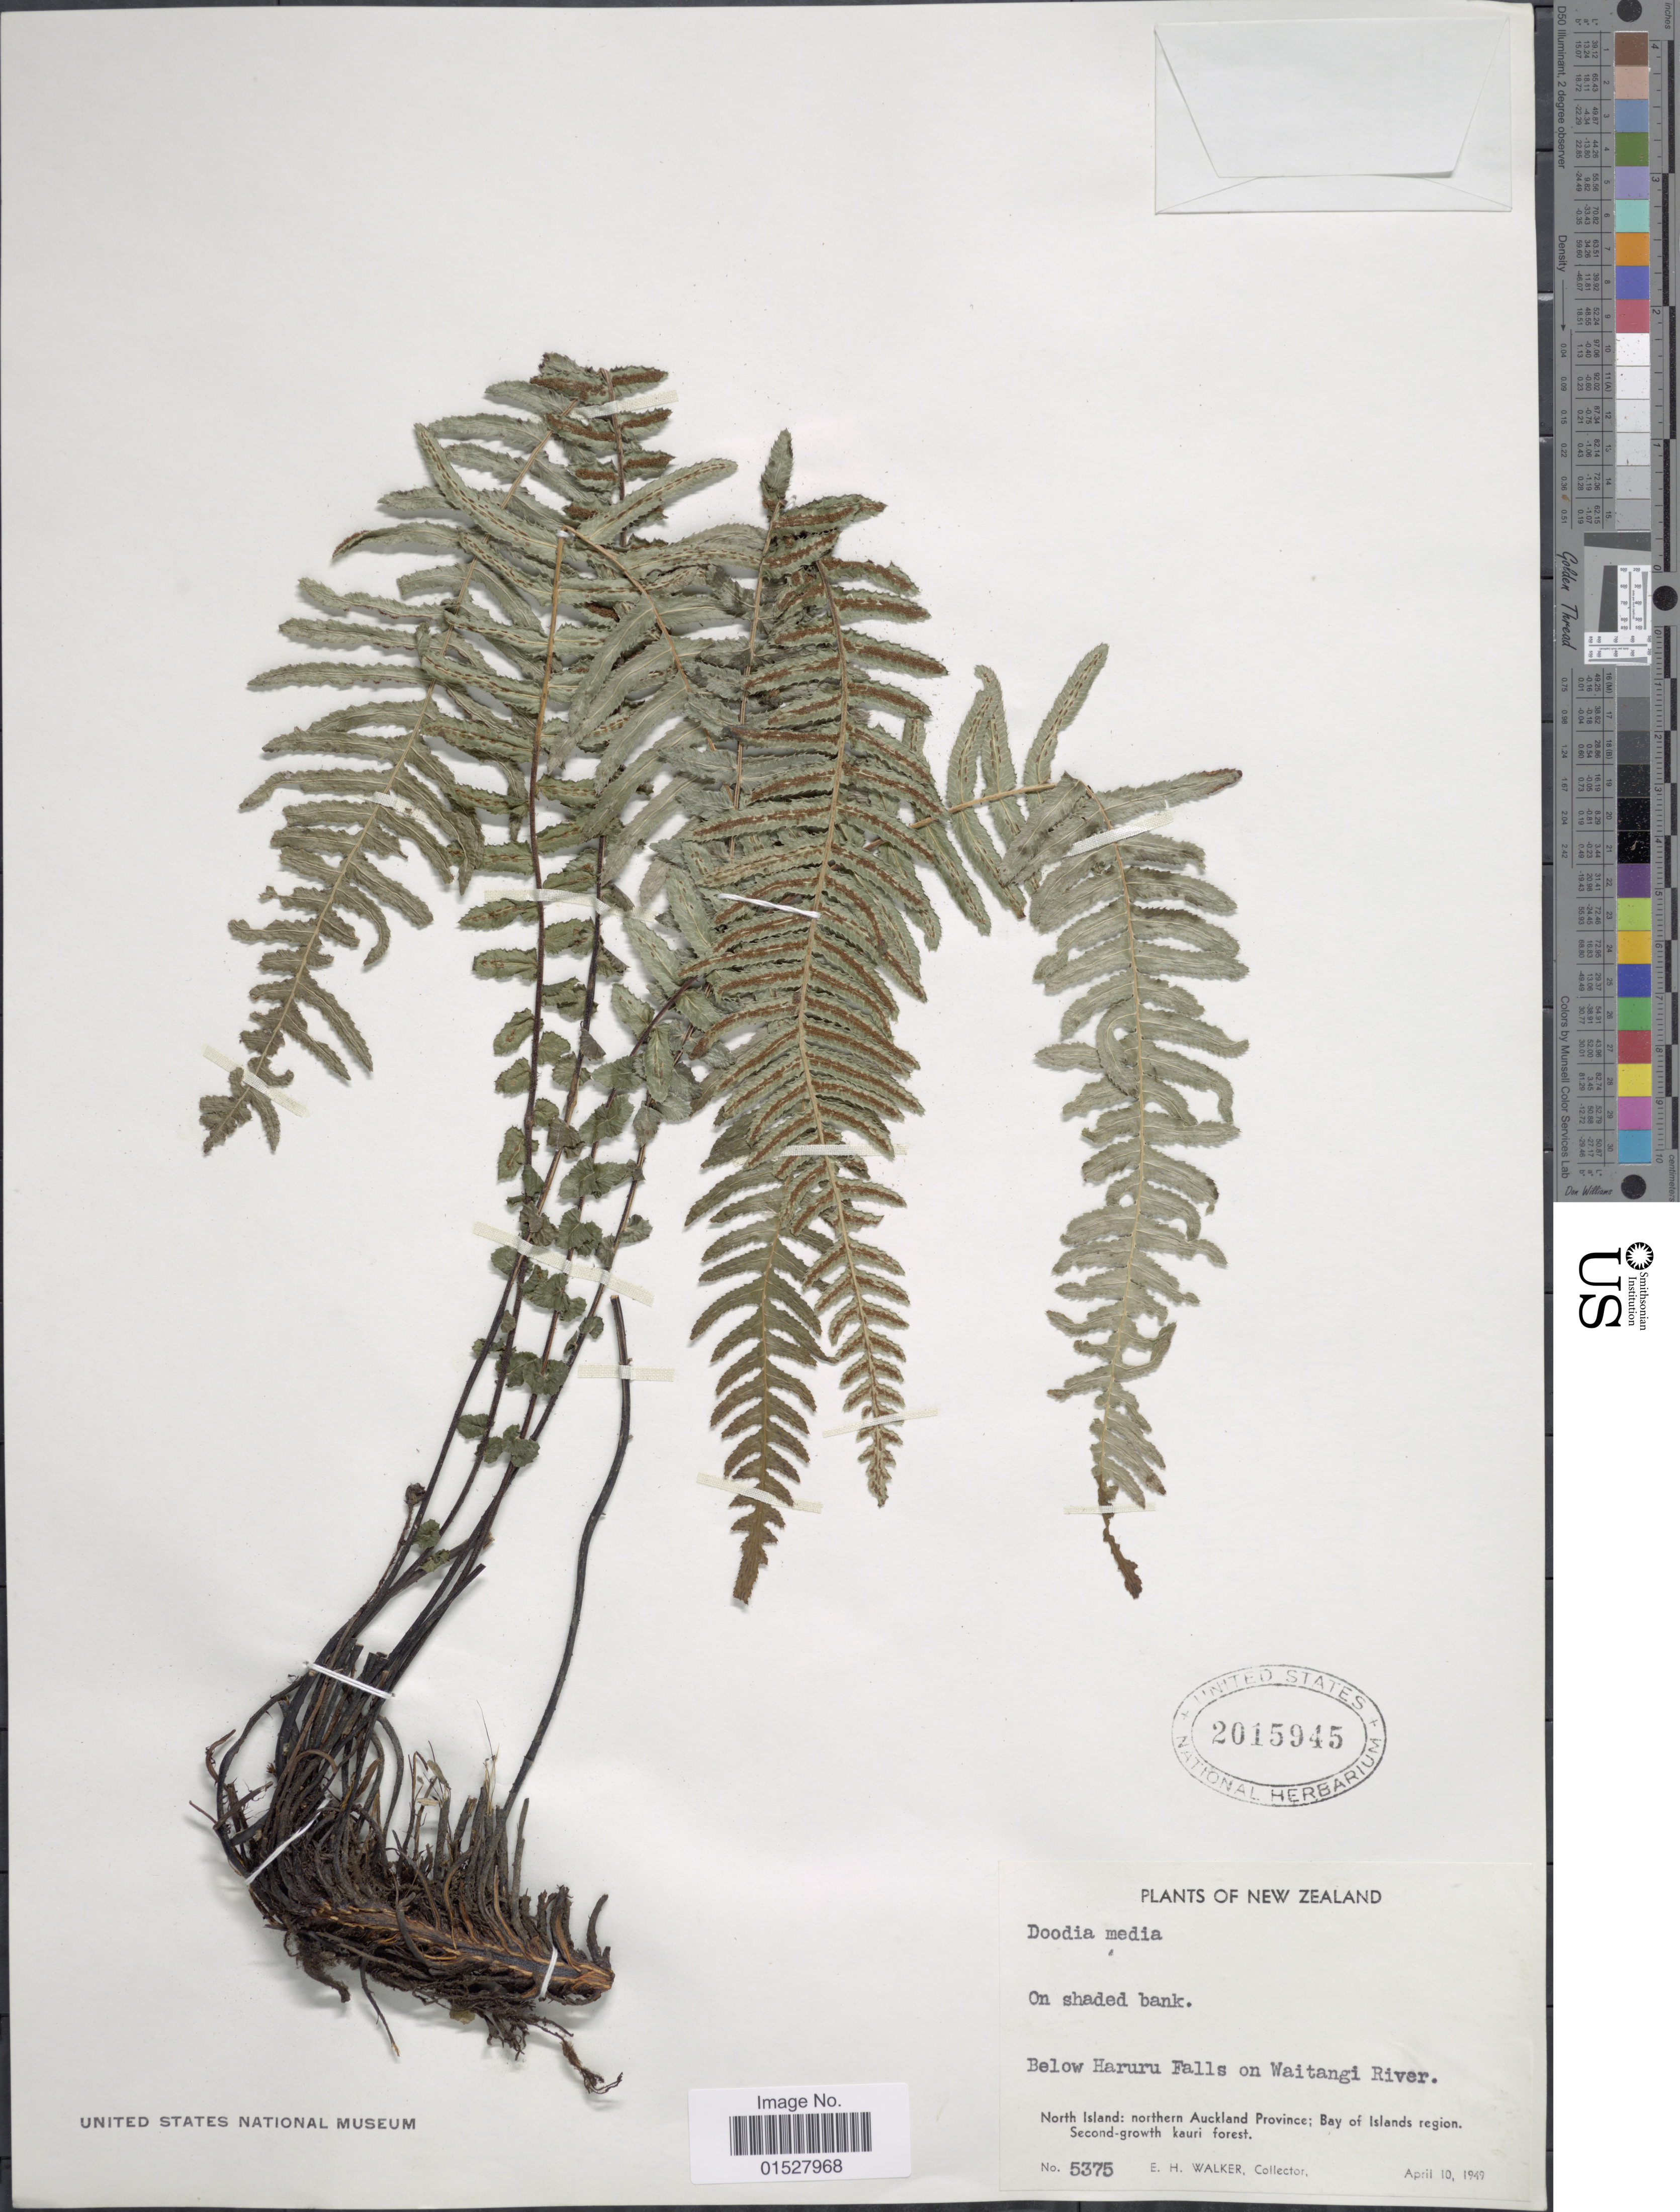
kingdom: Plantae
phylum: Tracheophyta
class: Polypodiopsida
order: Polypodiales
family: Blechnaceae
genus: Blechnum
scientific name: Blechnum medium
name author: (R. Br.) Christenh.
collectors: E. H. Walker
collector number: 5375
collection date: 1949-04-10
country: New Zealand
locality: Below Haruru Falls on Waitangi River, North Island: northern Auckland Province: Bay of Islands region.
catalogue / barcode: US 2015945